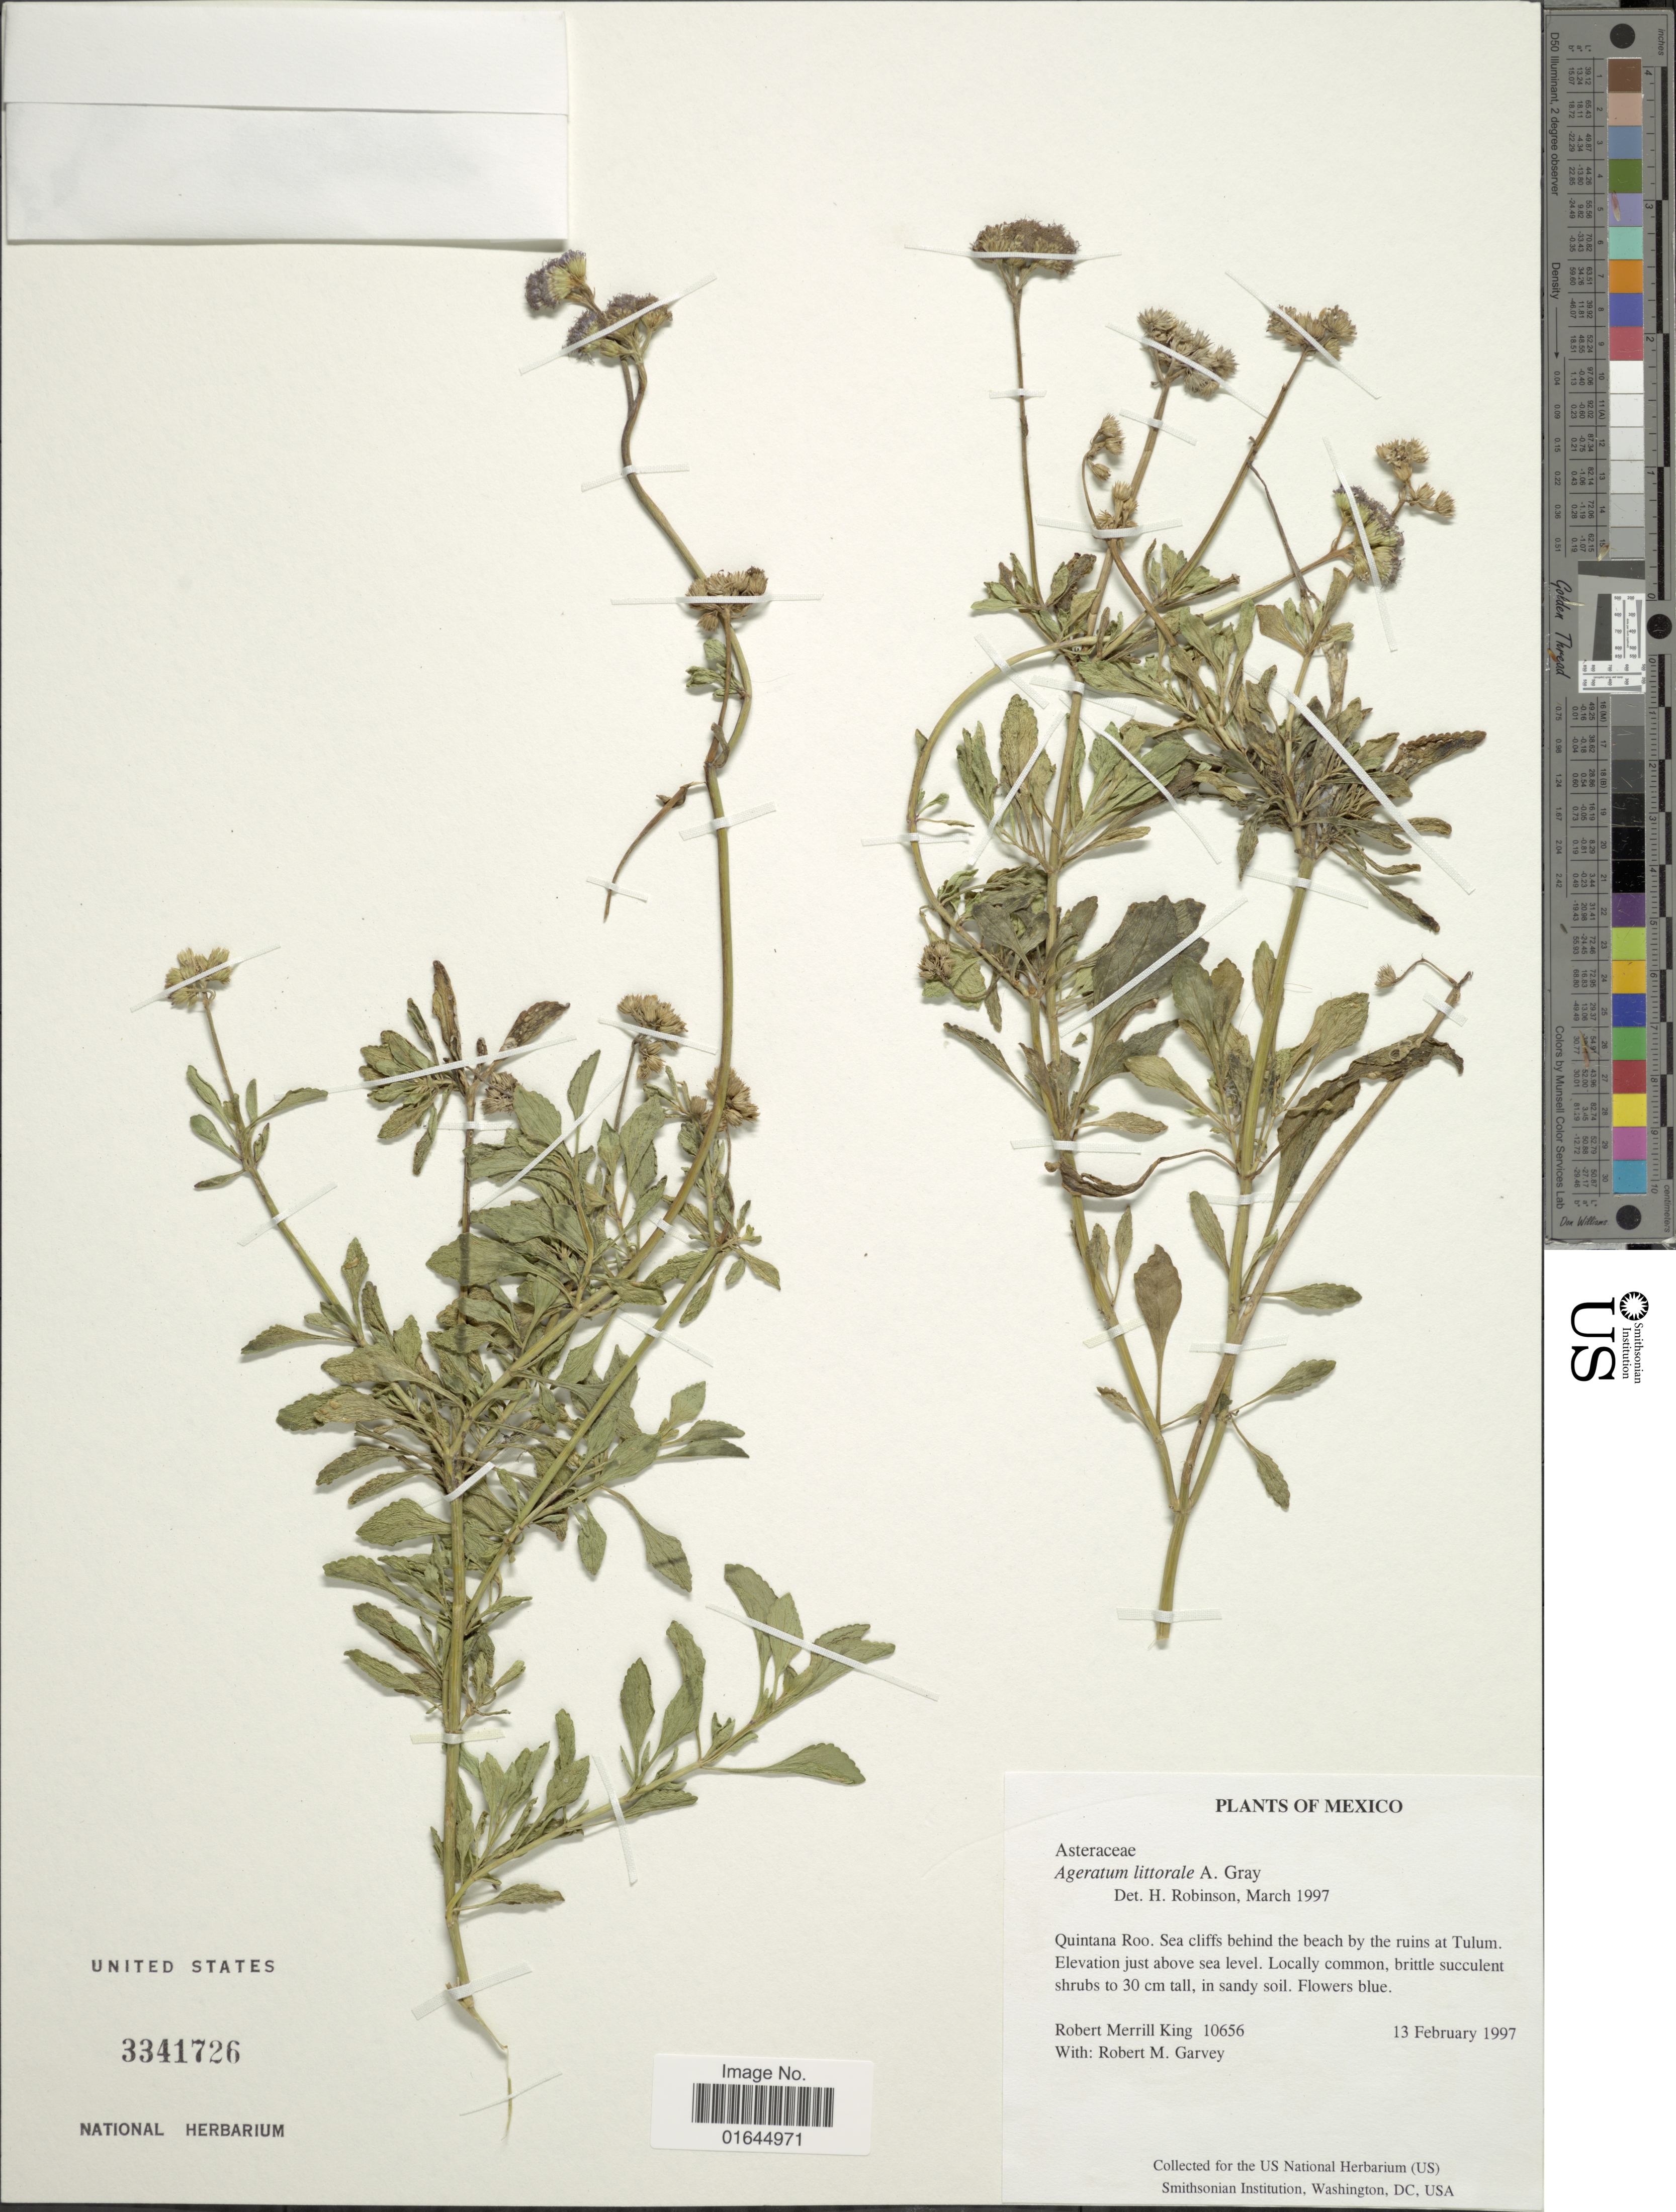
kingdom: Plantae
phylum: Tracheophyta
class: Magnoliopsida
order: Asterales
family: Asteraceae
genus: Ageratum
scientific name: Ageratum littorale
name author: A. Gray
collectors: R. M. King & R. Garvey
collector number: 10656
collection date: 1997-02-13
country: Mexico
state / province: México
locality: Quintana Roo.Sea Cliffs behind the beach by the ruins at Tulum.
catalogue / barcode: US 3341726